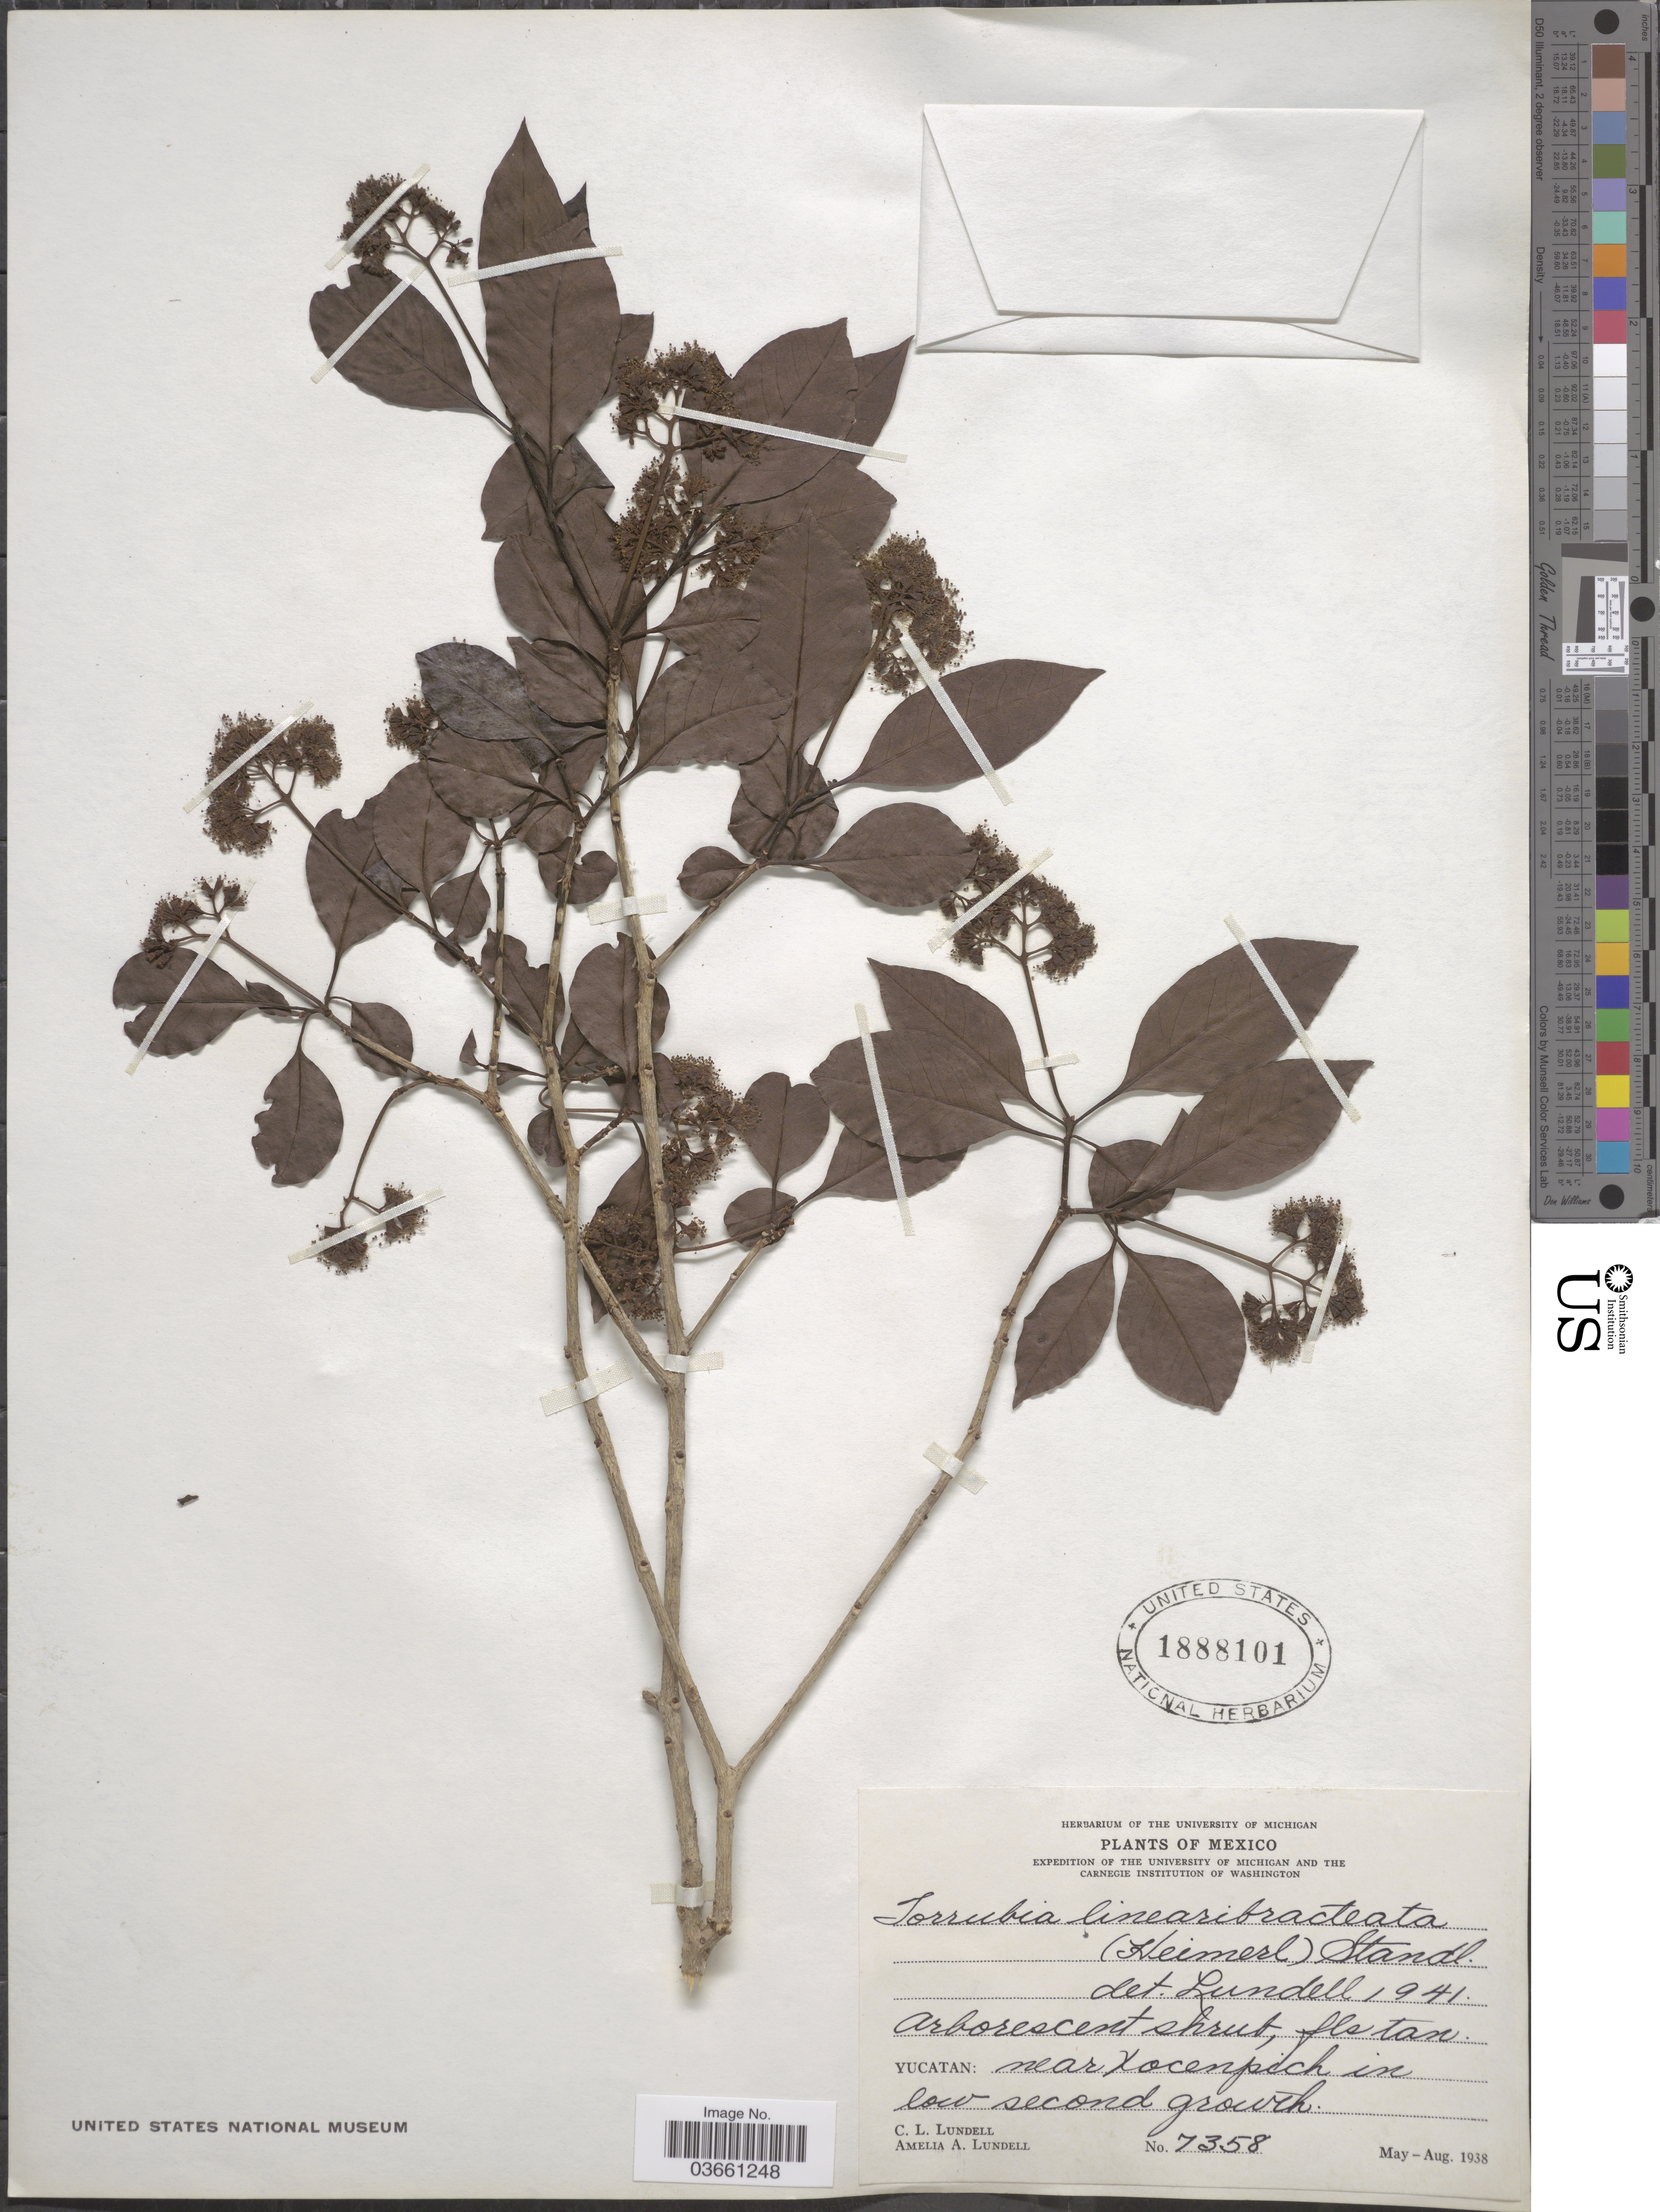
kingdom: Plantae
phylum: Tracheophyta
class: Magnoliopsida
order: Caryophyllales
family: Nyctaginaceae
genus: Guapira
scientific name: Guapira costaricana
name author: (Standl.) Woodson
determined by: Strong, Mark T., (BOT), Smithsonian Institution - National Museum of Natural History (UNITED STATES)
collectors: C. L. Lundell & A. A. Lundell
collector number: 7358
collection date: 1938-05/1938-08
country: Mexico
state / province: Yucatán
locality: Near Xocenpich in low second growth.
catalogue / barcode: US 1888101